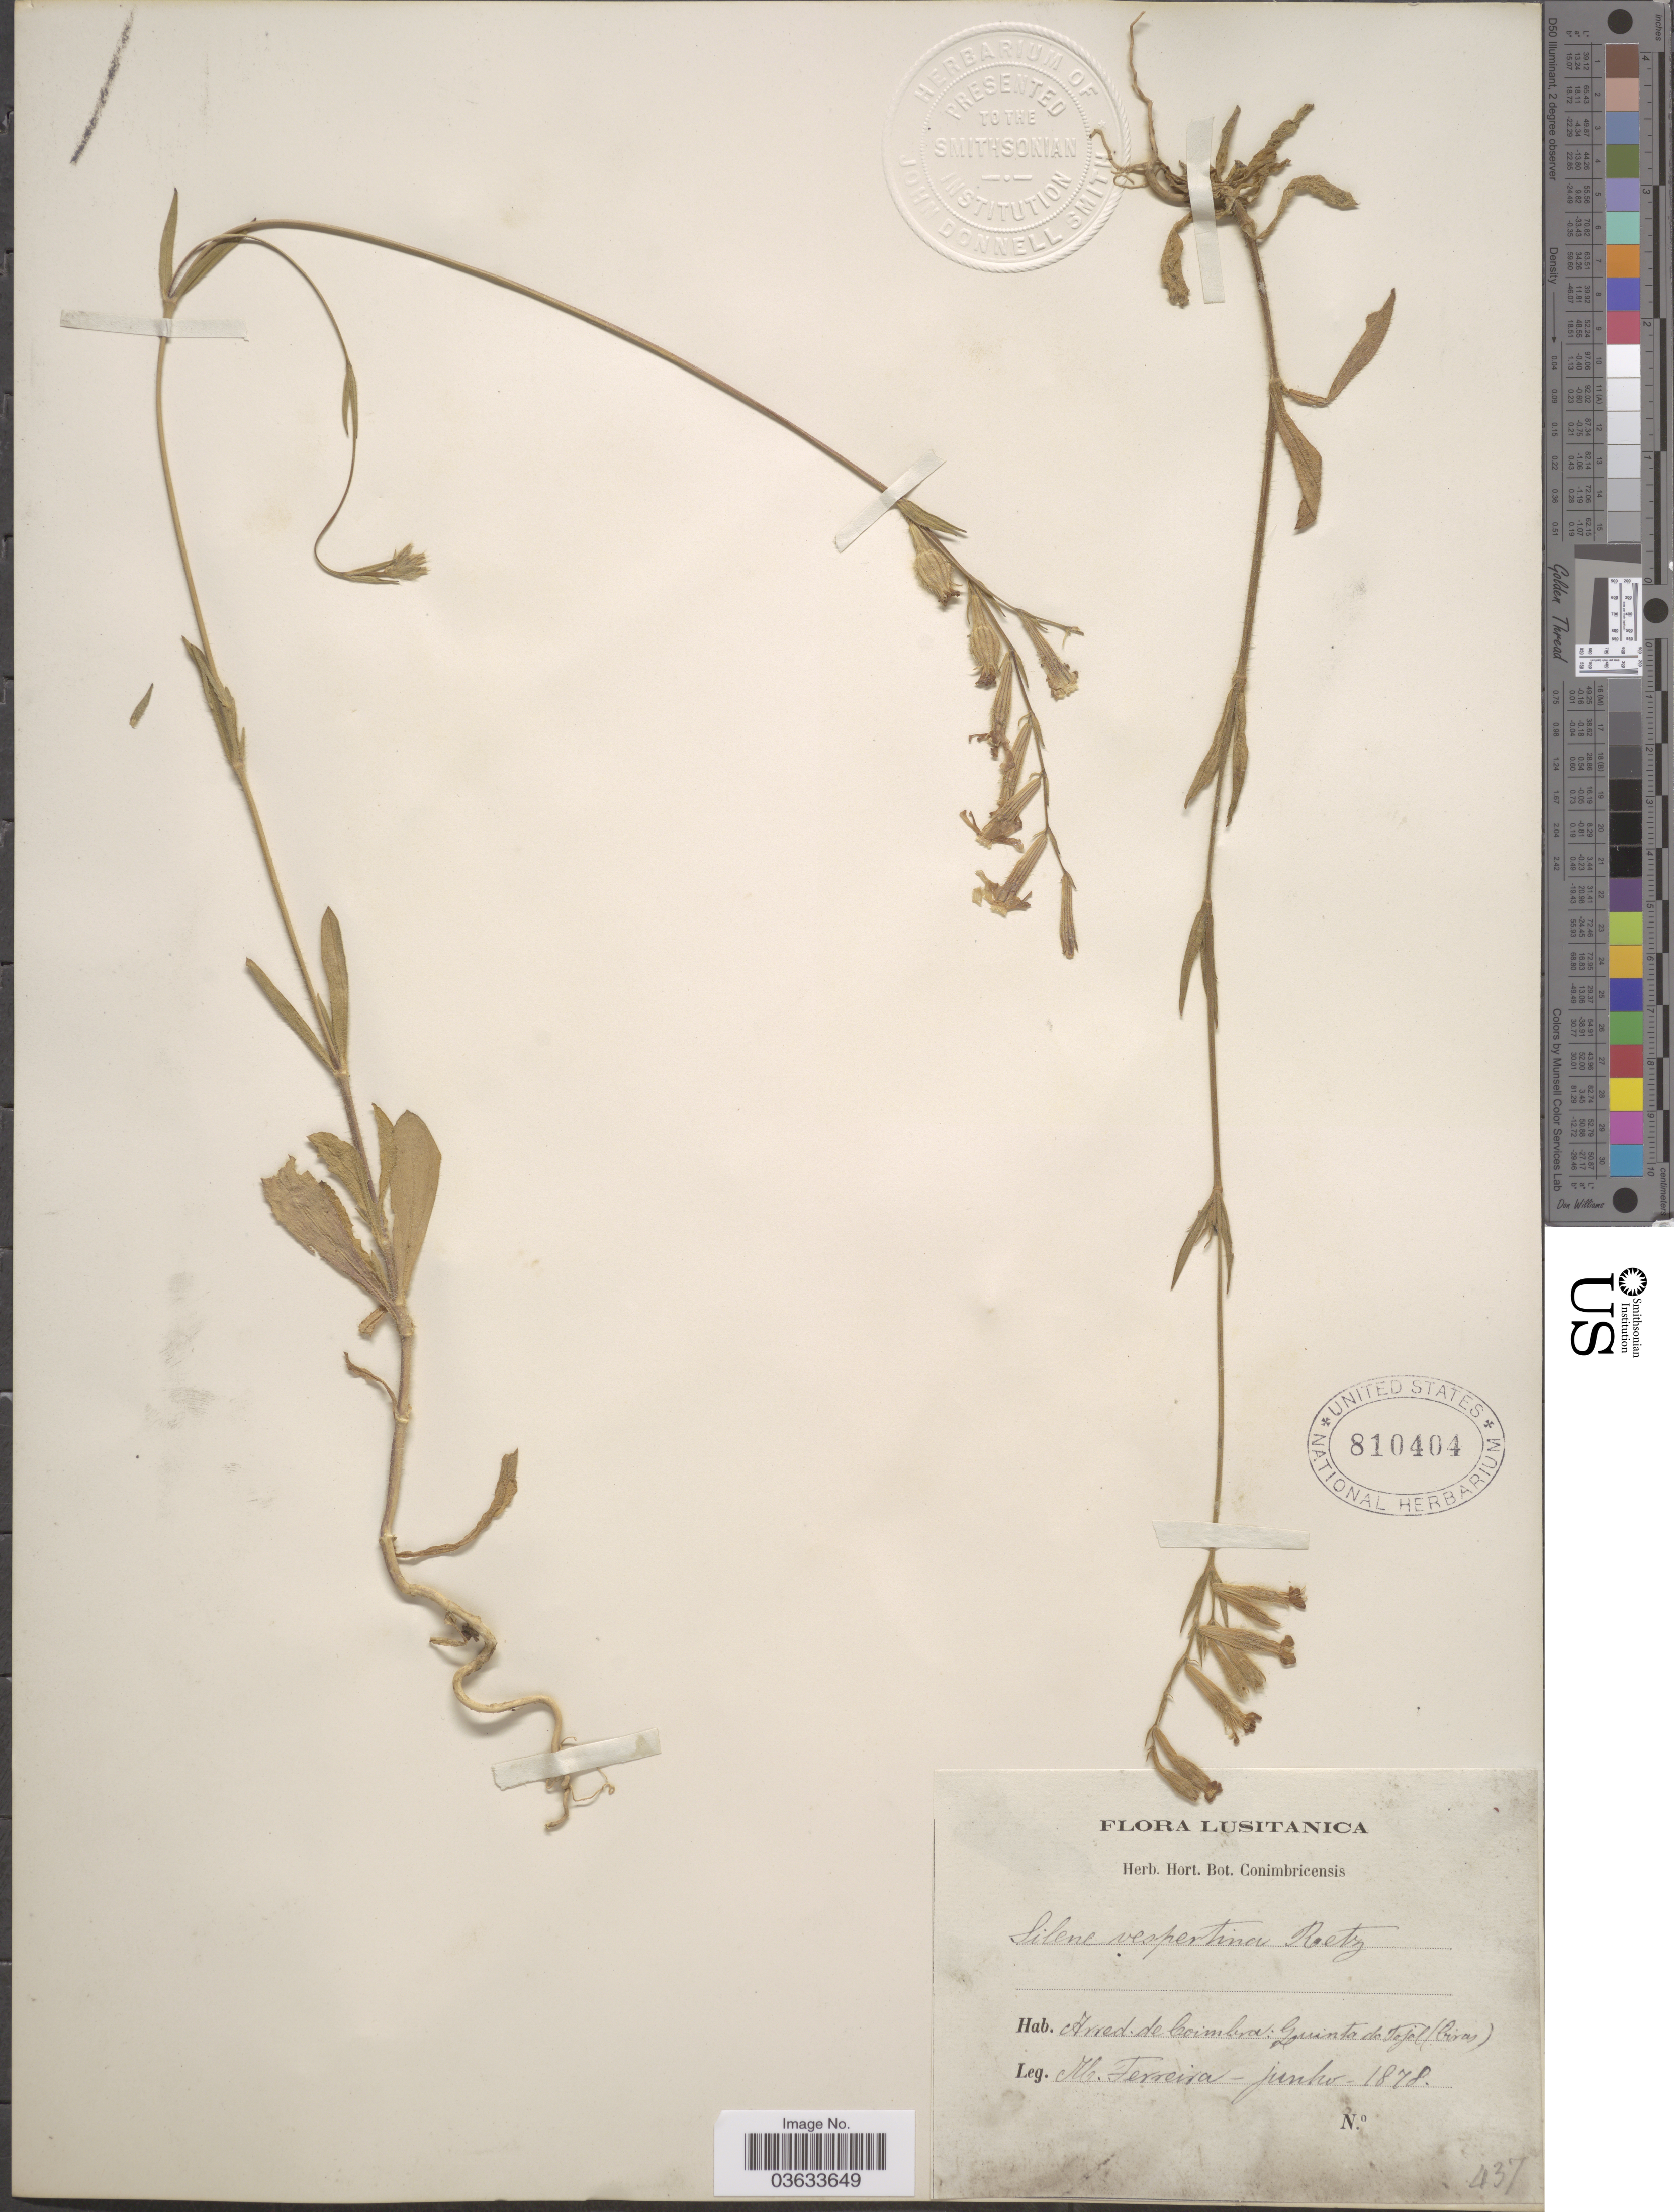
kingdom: Plantae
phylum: Tracheophyta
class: Magnoliopsida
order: Caryophyllales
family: Caryophyllaceae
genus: Silene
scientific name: Silene vespertina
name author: Retz.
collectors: M. Ferreira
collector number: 437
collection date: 1878-06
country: Portugal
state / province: Coimbra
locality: Lusitanica. Arred. de Coimbra: Guinta de Tejel [interpreted] (Ciras [interpreted]).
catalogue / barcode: US 810404